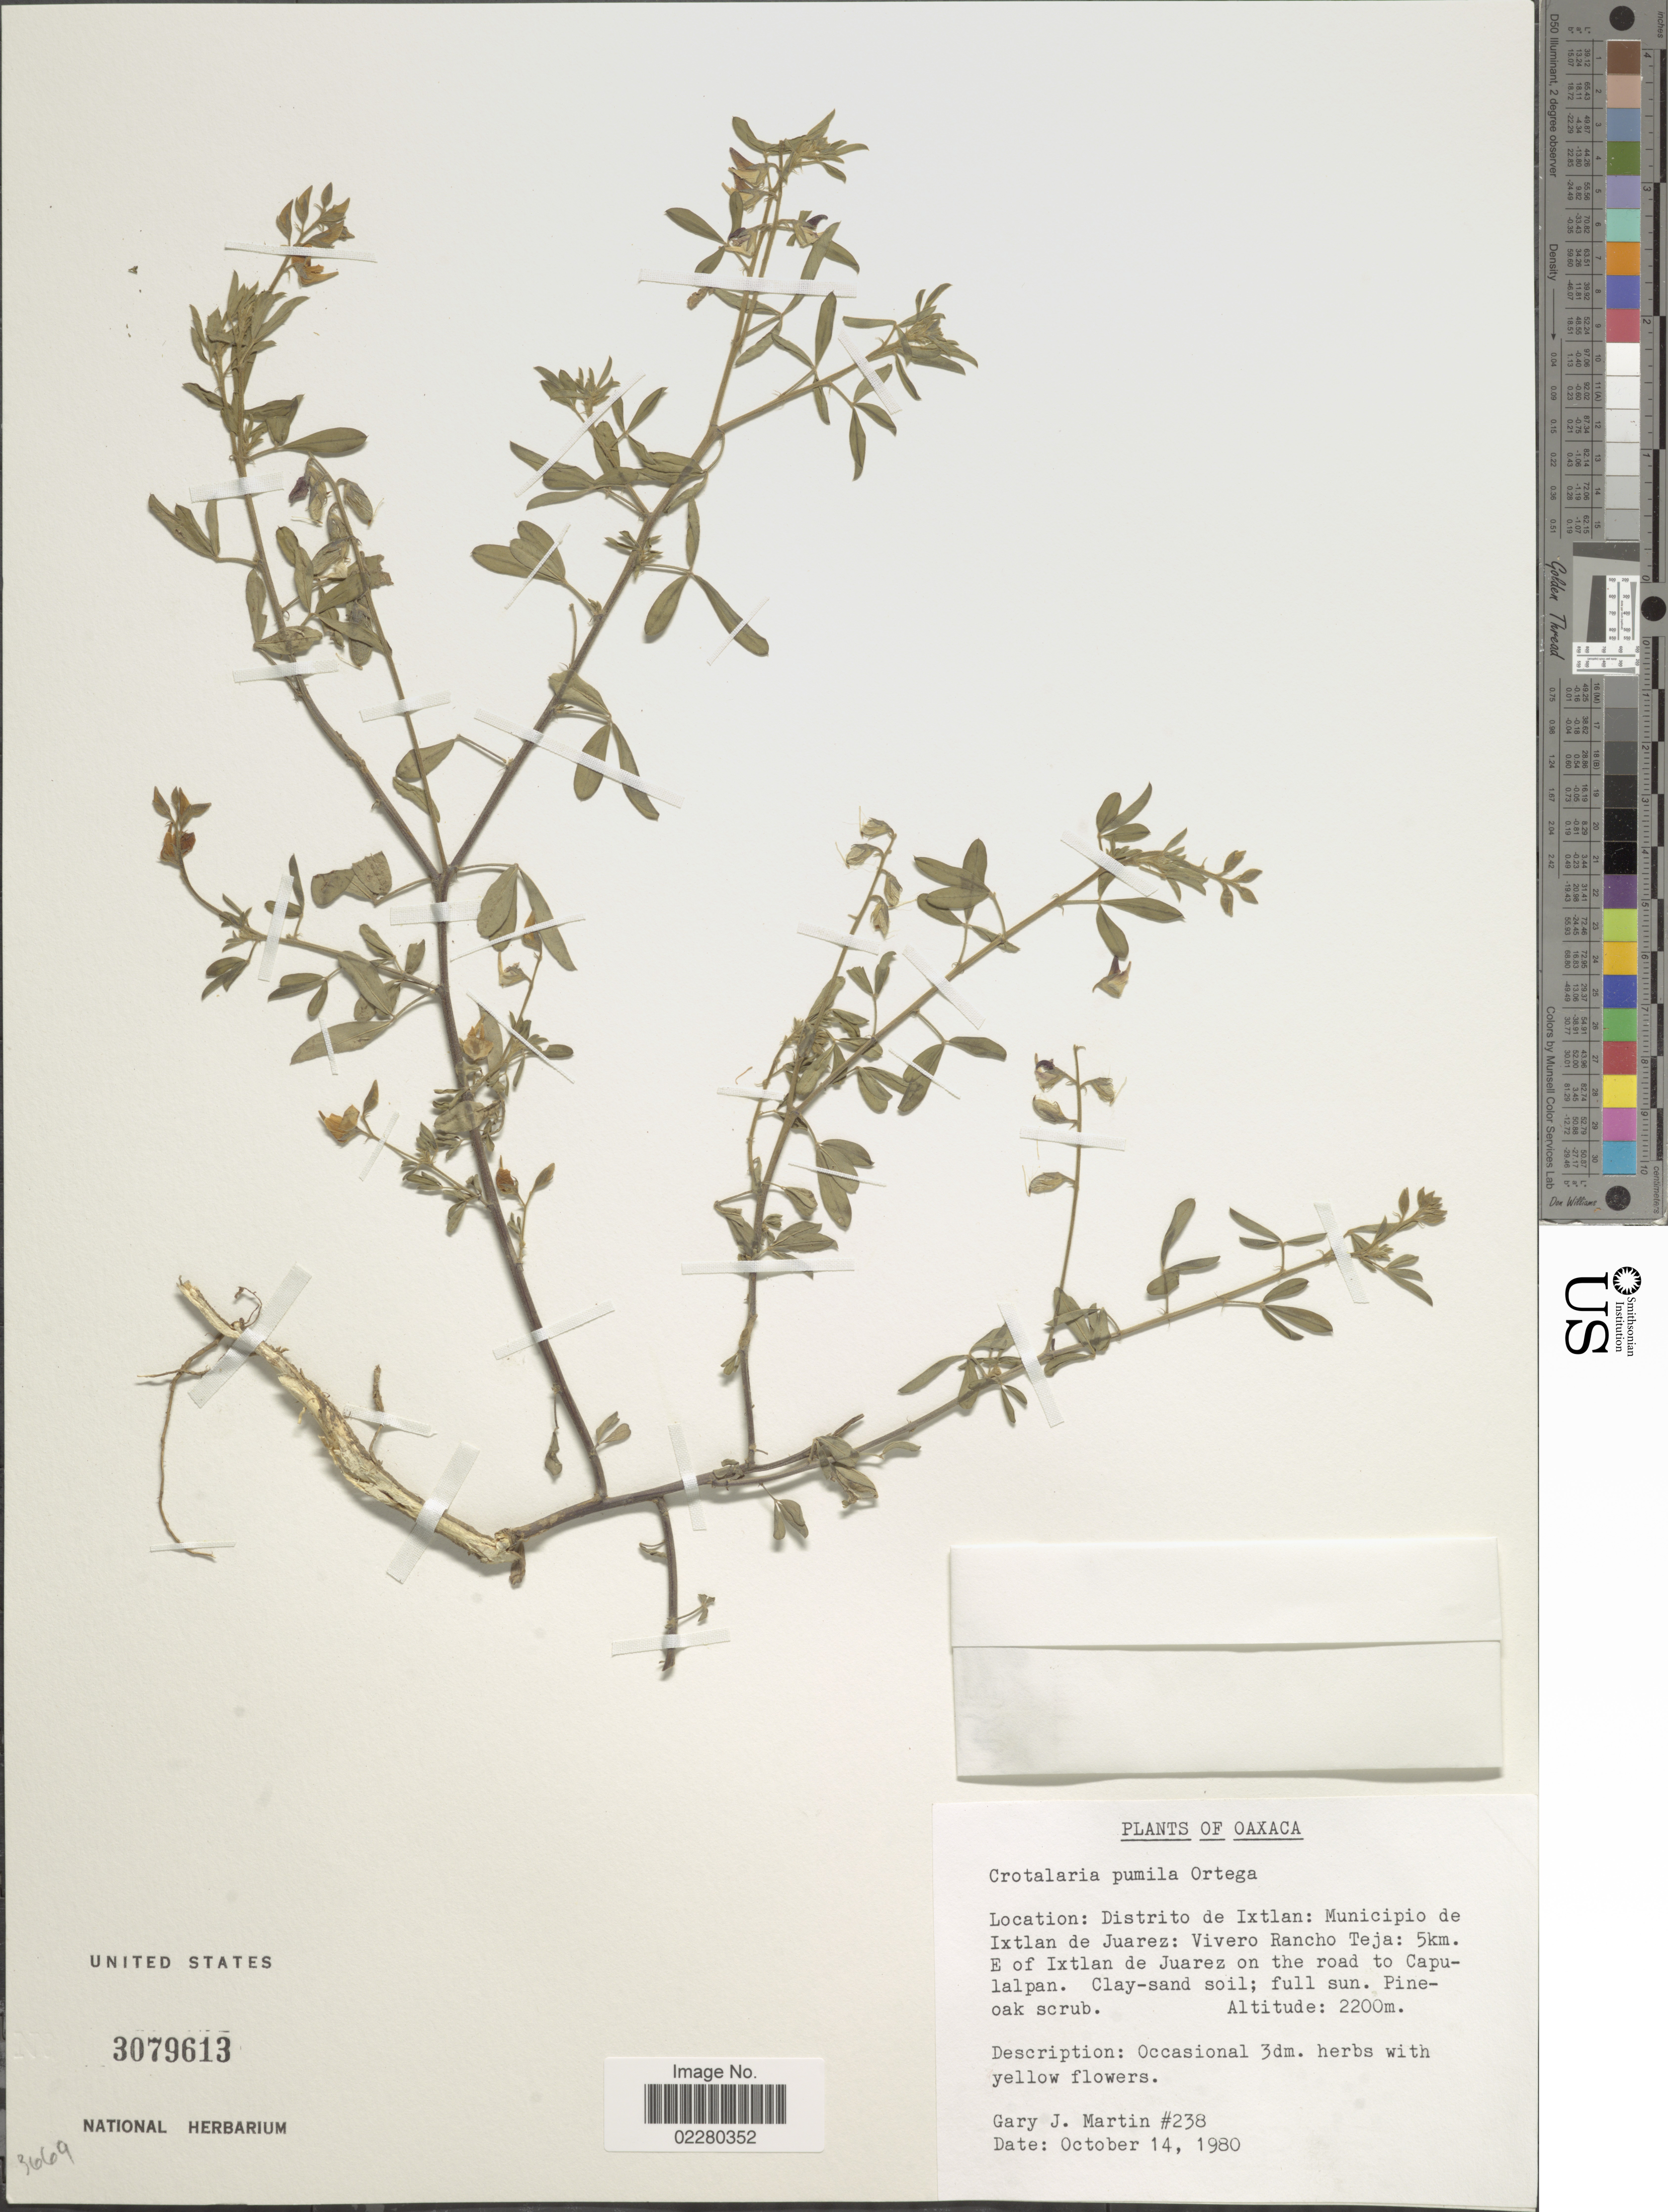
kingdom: Plantae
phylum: Tracheophyta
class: Magnoliopsida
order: Fabales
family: Fabaceae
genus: Crotalaria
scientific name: Crotalaria pumila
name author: Ortega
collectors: G. J. Martin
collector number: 238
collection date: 1980-10-14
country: Mexico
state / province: Oaxaca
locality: Distrito de Ixtlan: Municipio de Ixtlan de Juarez: Vivero Rancho Teja: 5km. E of Ixtlan de Juarez on the road to Capulalpan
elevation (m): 2200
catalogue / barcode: US 3079613